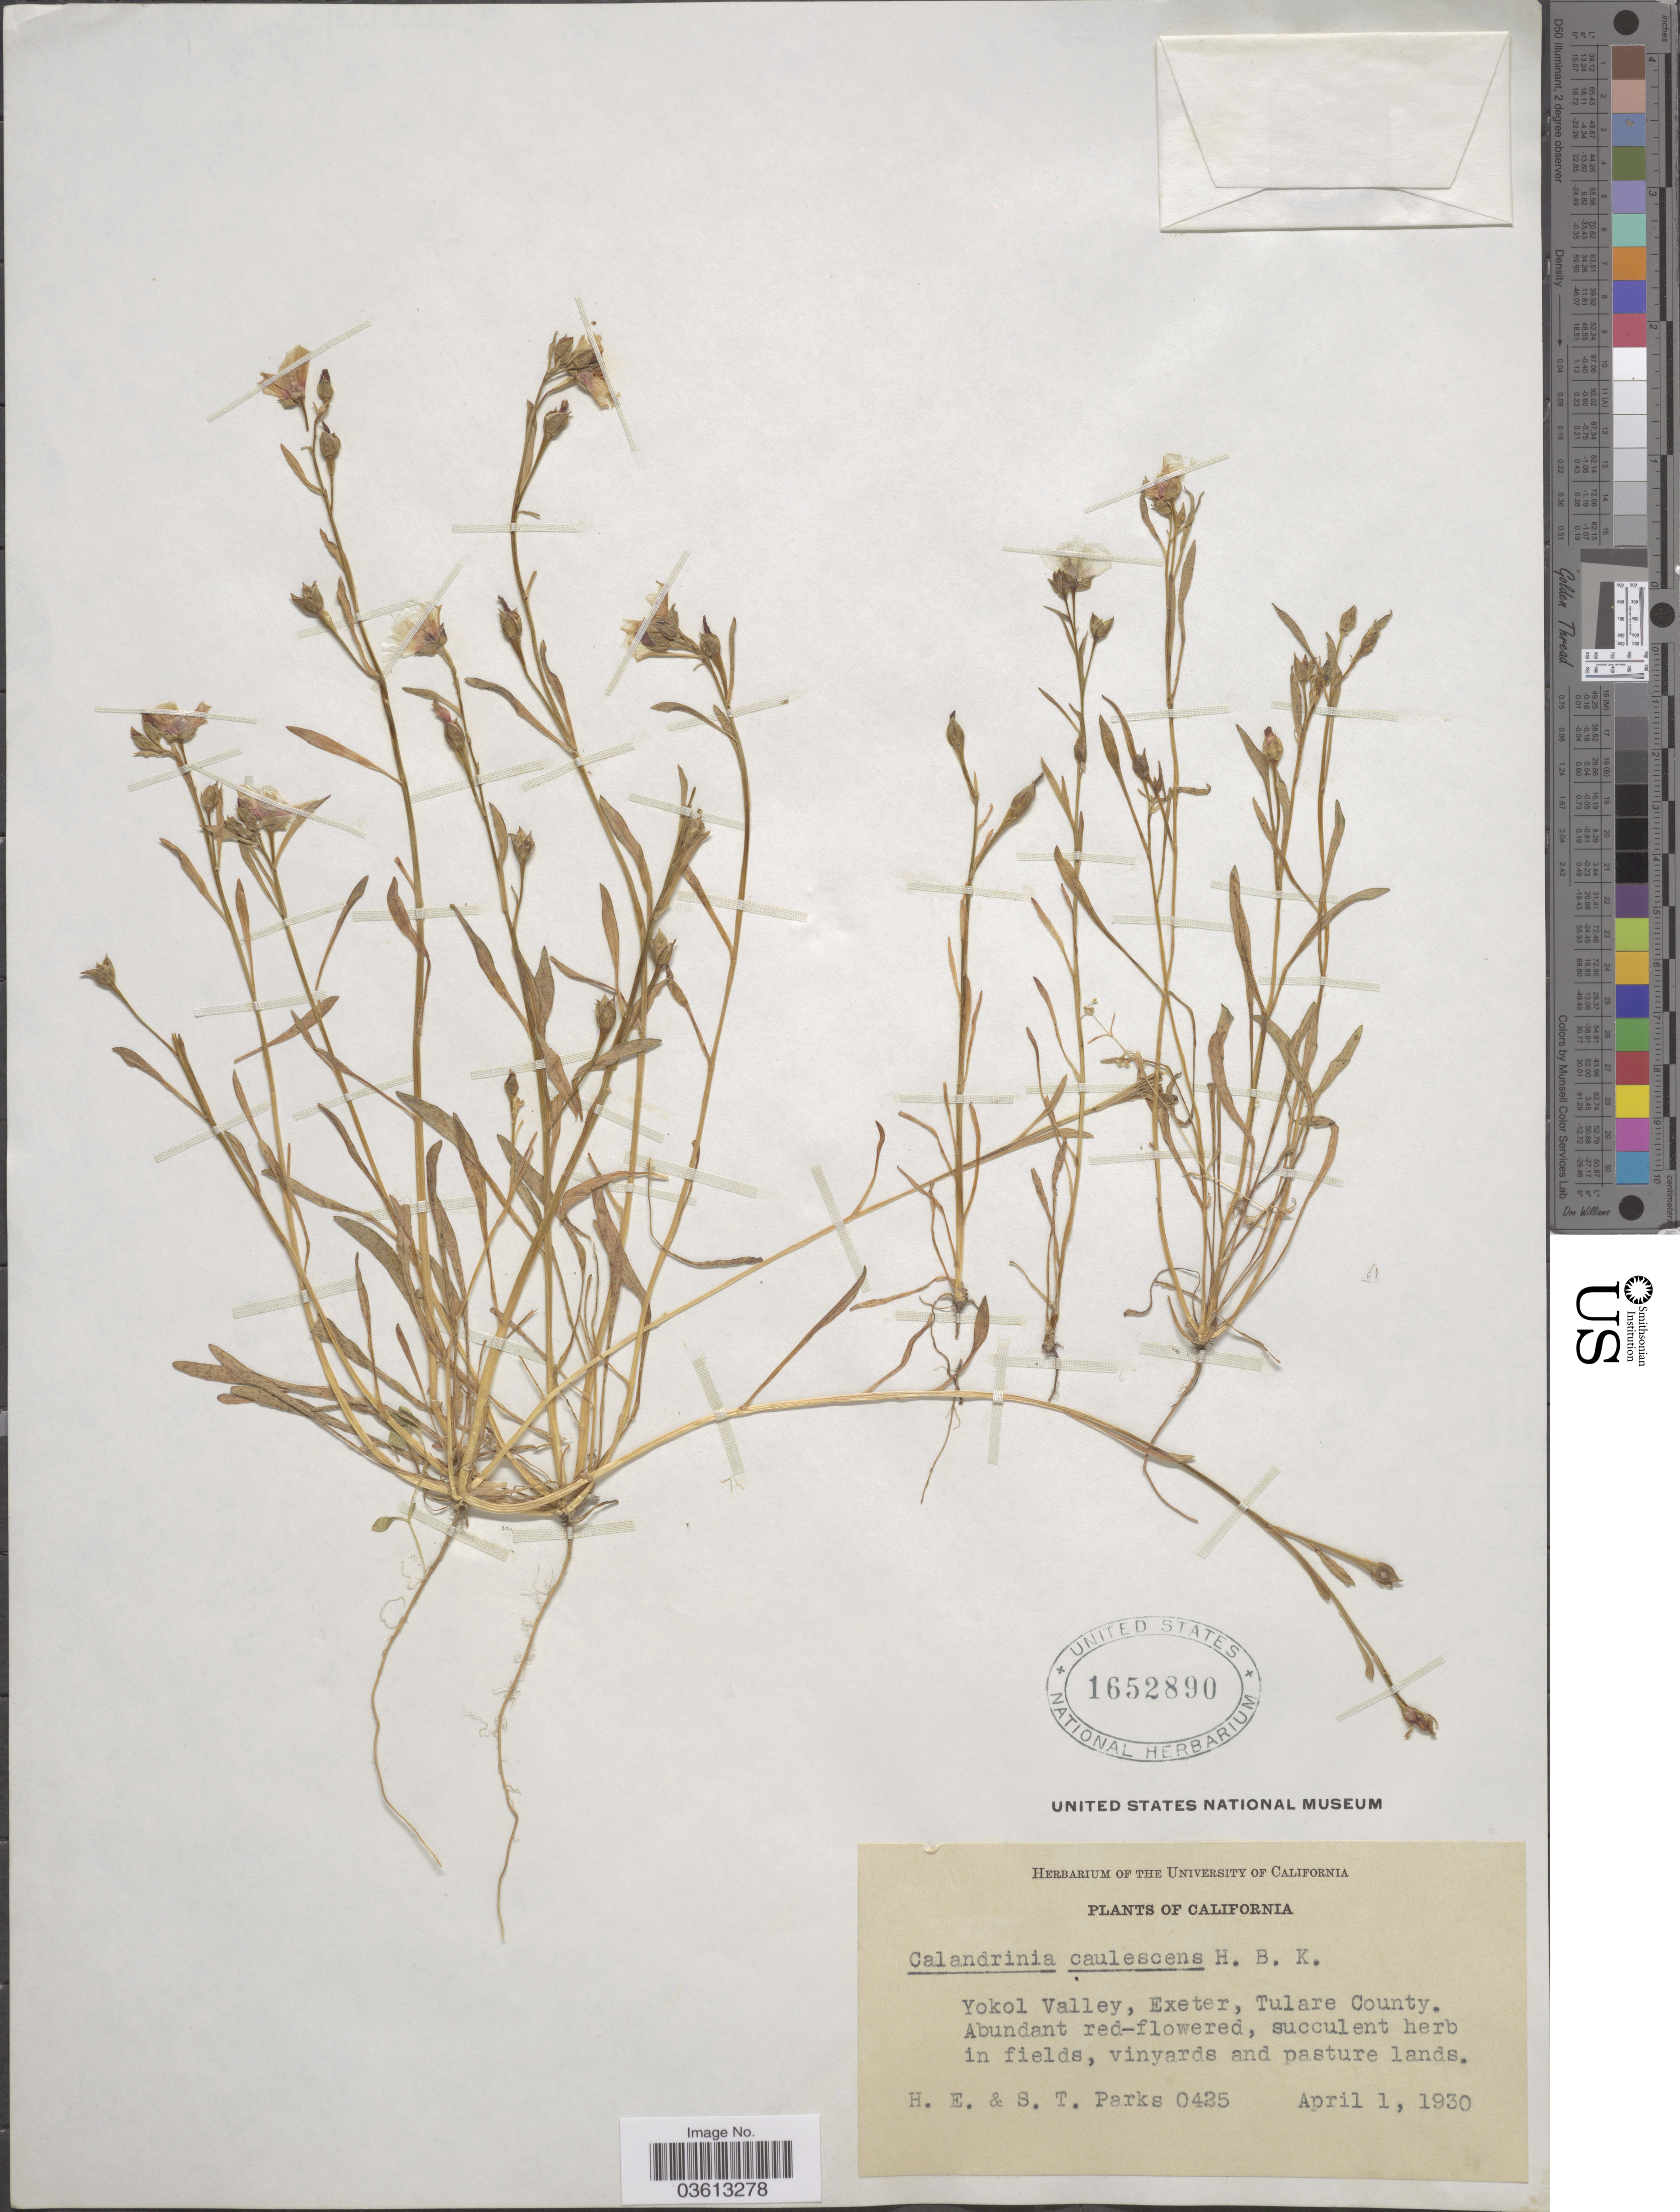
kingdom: Plantae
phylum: Tracheophyta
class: Magnoliopsida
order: Caryophyllales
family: Montiaceae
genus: Calandrinia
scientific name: Calandrinia ciliata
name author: (Ruiz & Pav.) DC.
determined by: Strong, Mark T., (BOT), Smithsonian Institution - National Museum of Natural History (UNITED STATES)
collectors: H. E. Parks & S. Parks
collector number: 0425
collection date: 1930-04-01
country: United States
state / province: California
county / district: Tulare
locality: Yokol Valley, Exeter, Tulare County.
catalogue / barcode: US 1652890